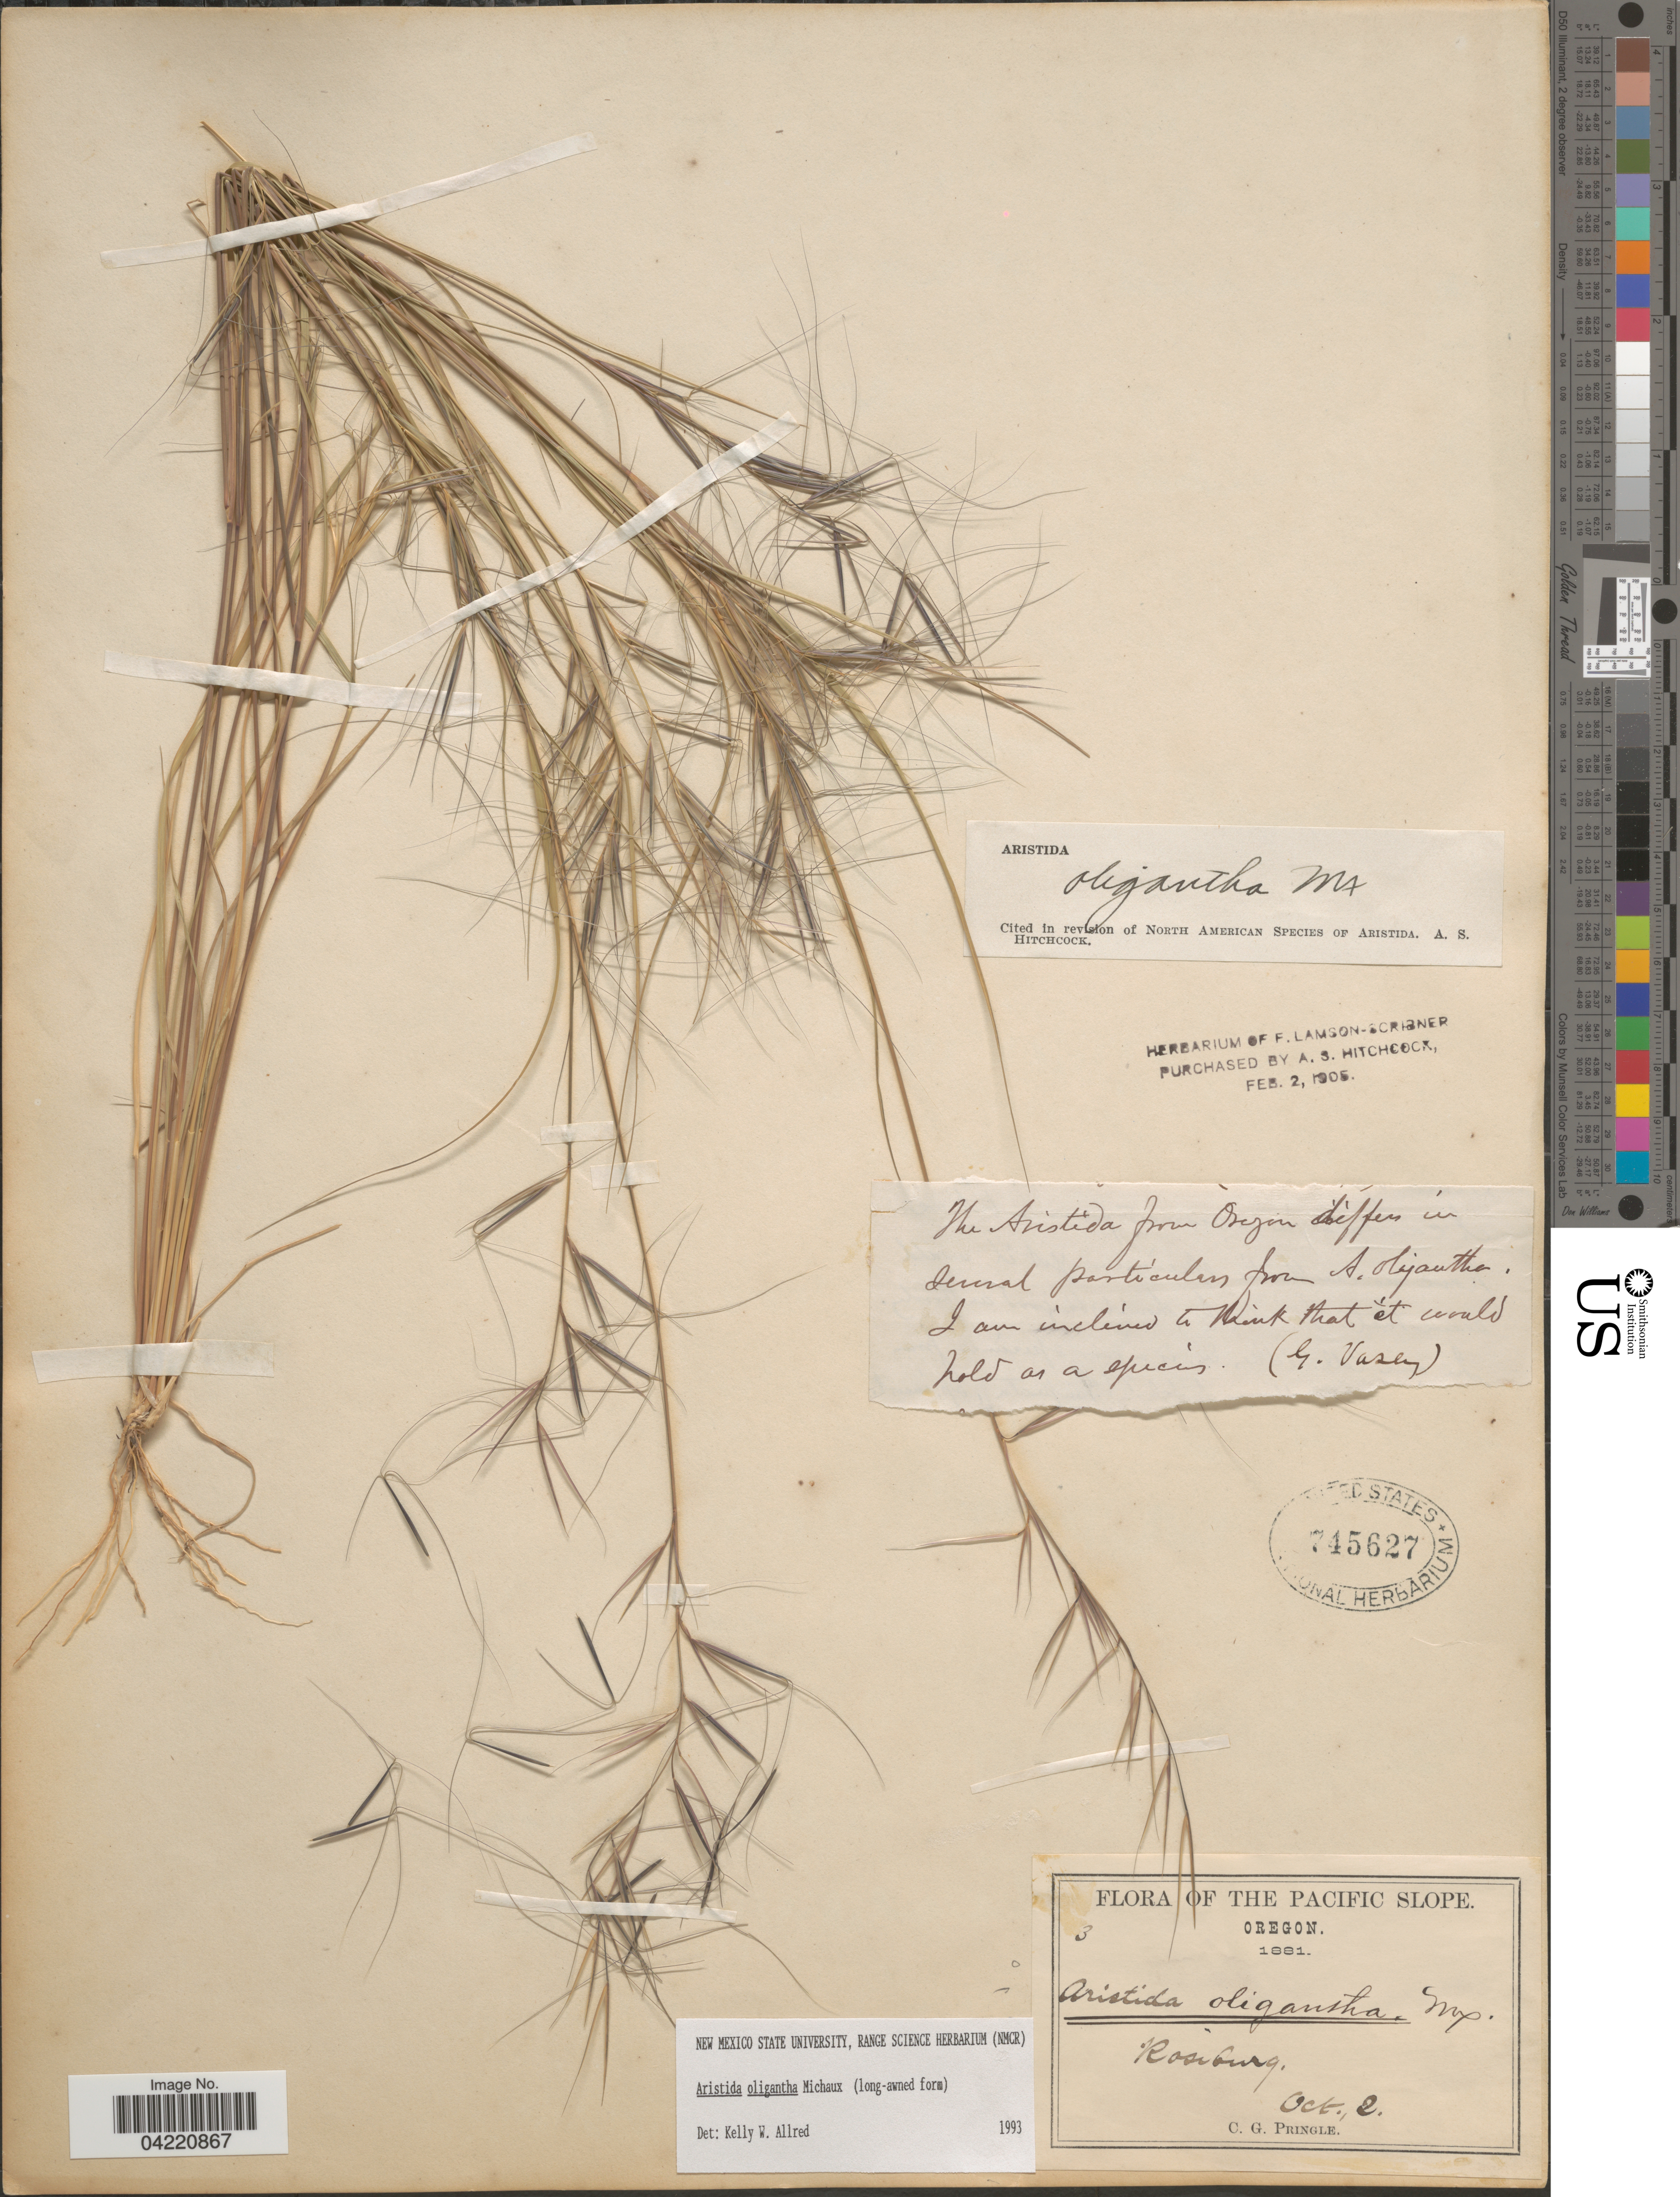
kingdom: Plantae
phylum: Tracheophyta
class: Liliopsida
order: Poales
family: Poaceae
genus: Aristida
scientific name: Aristida oligantha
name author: Michx.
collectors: C. G. Pringle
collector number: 3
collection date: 1881-10-02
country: United States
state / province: Oregon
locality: The Pacific Coast. Roseburg.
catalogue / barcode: US 745627